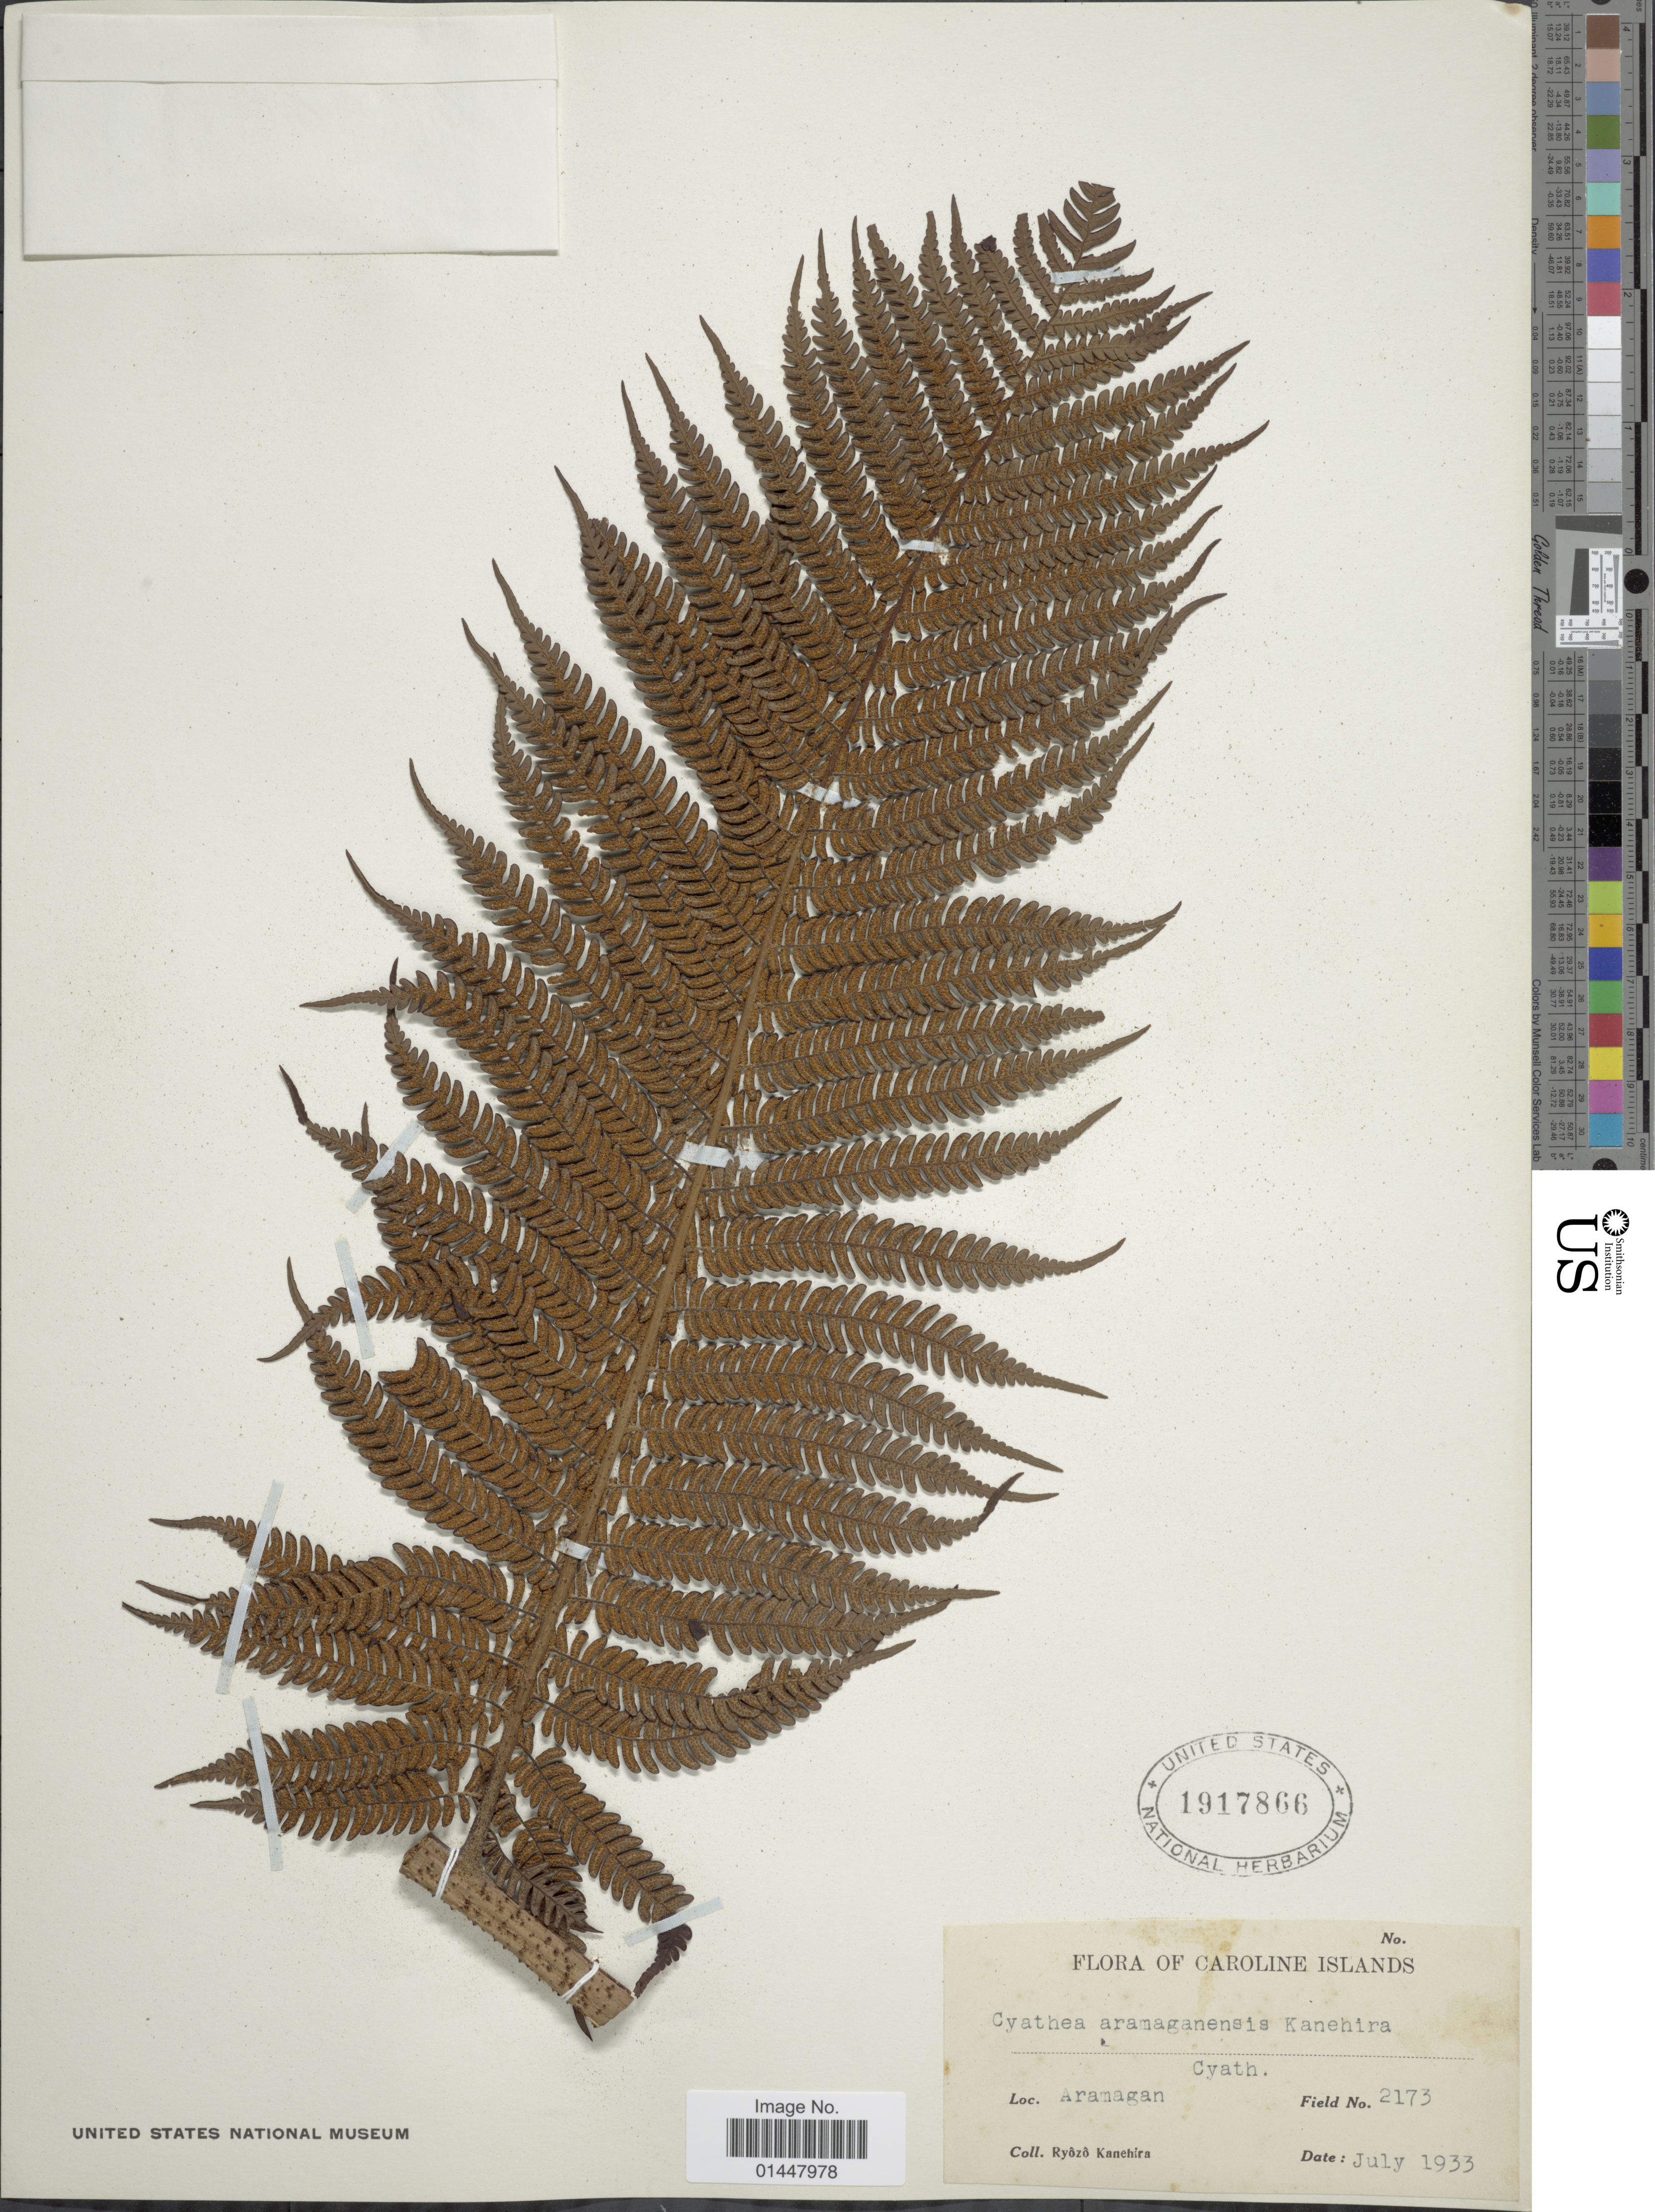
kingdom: Plantae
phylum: Tracheophyta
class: Polypodiopsida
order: Cyatheales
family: Cyatheaceae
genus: Sphaeropteris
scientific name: Sphaeropteris aramaganensis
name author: (Kaneh.) R.M. Tryon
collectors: R. Kanehira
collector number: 2173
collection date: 1933-07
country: Kiribati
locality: Caroline Islands, Aramagan.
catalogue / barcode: US 1917866